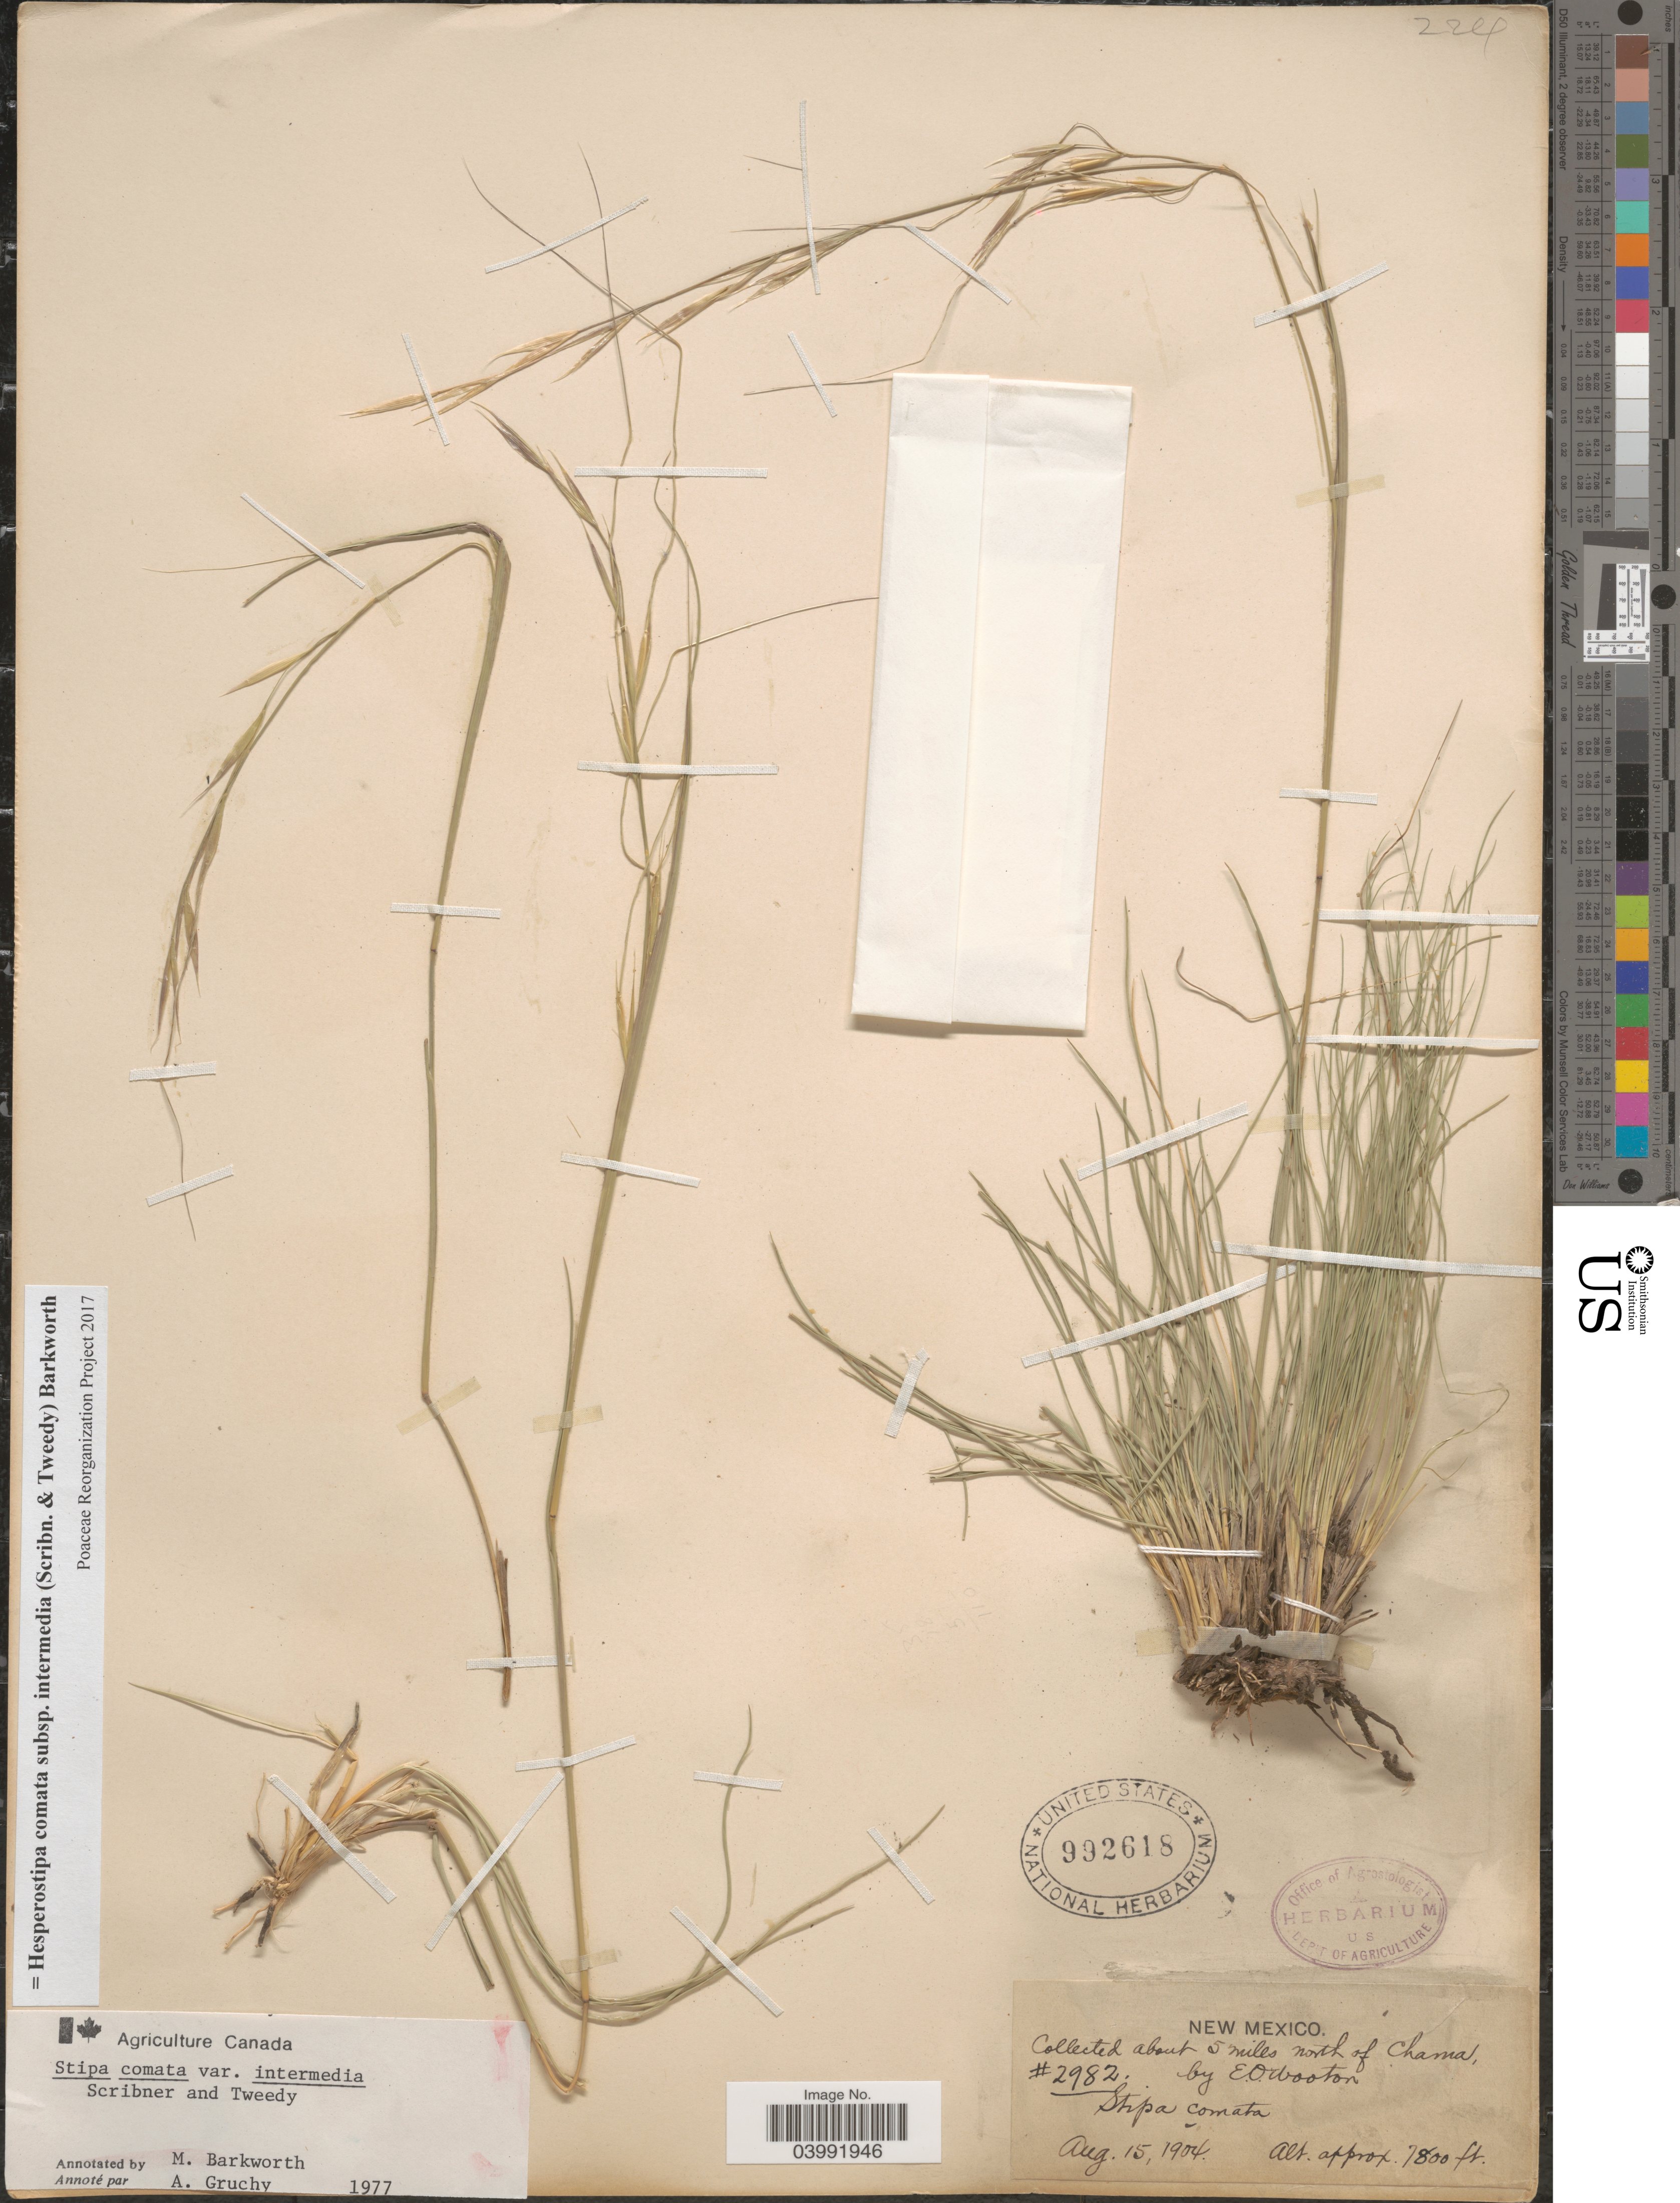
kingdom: Plantae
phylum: Tracheophyta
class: Liliopsida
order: Poales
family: Poaceae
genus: Hesperostipa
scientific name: Hesperostipa comata subsp. intermedia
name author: (Scribn. & Tweedy) Barkworth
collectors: E. O. Wooton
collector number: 2982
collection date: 1904-08-15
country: United States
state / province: New Mexico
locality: About 5 miles north of Chama.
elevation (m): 2377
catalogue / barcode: US 992618